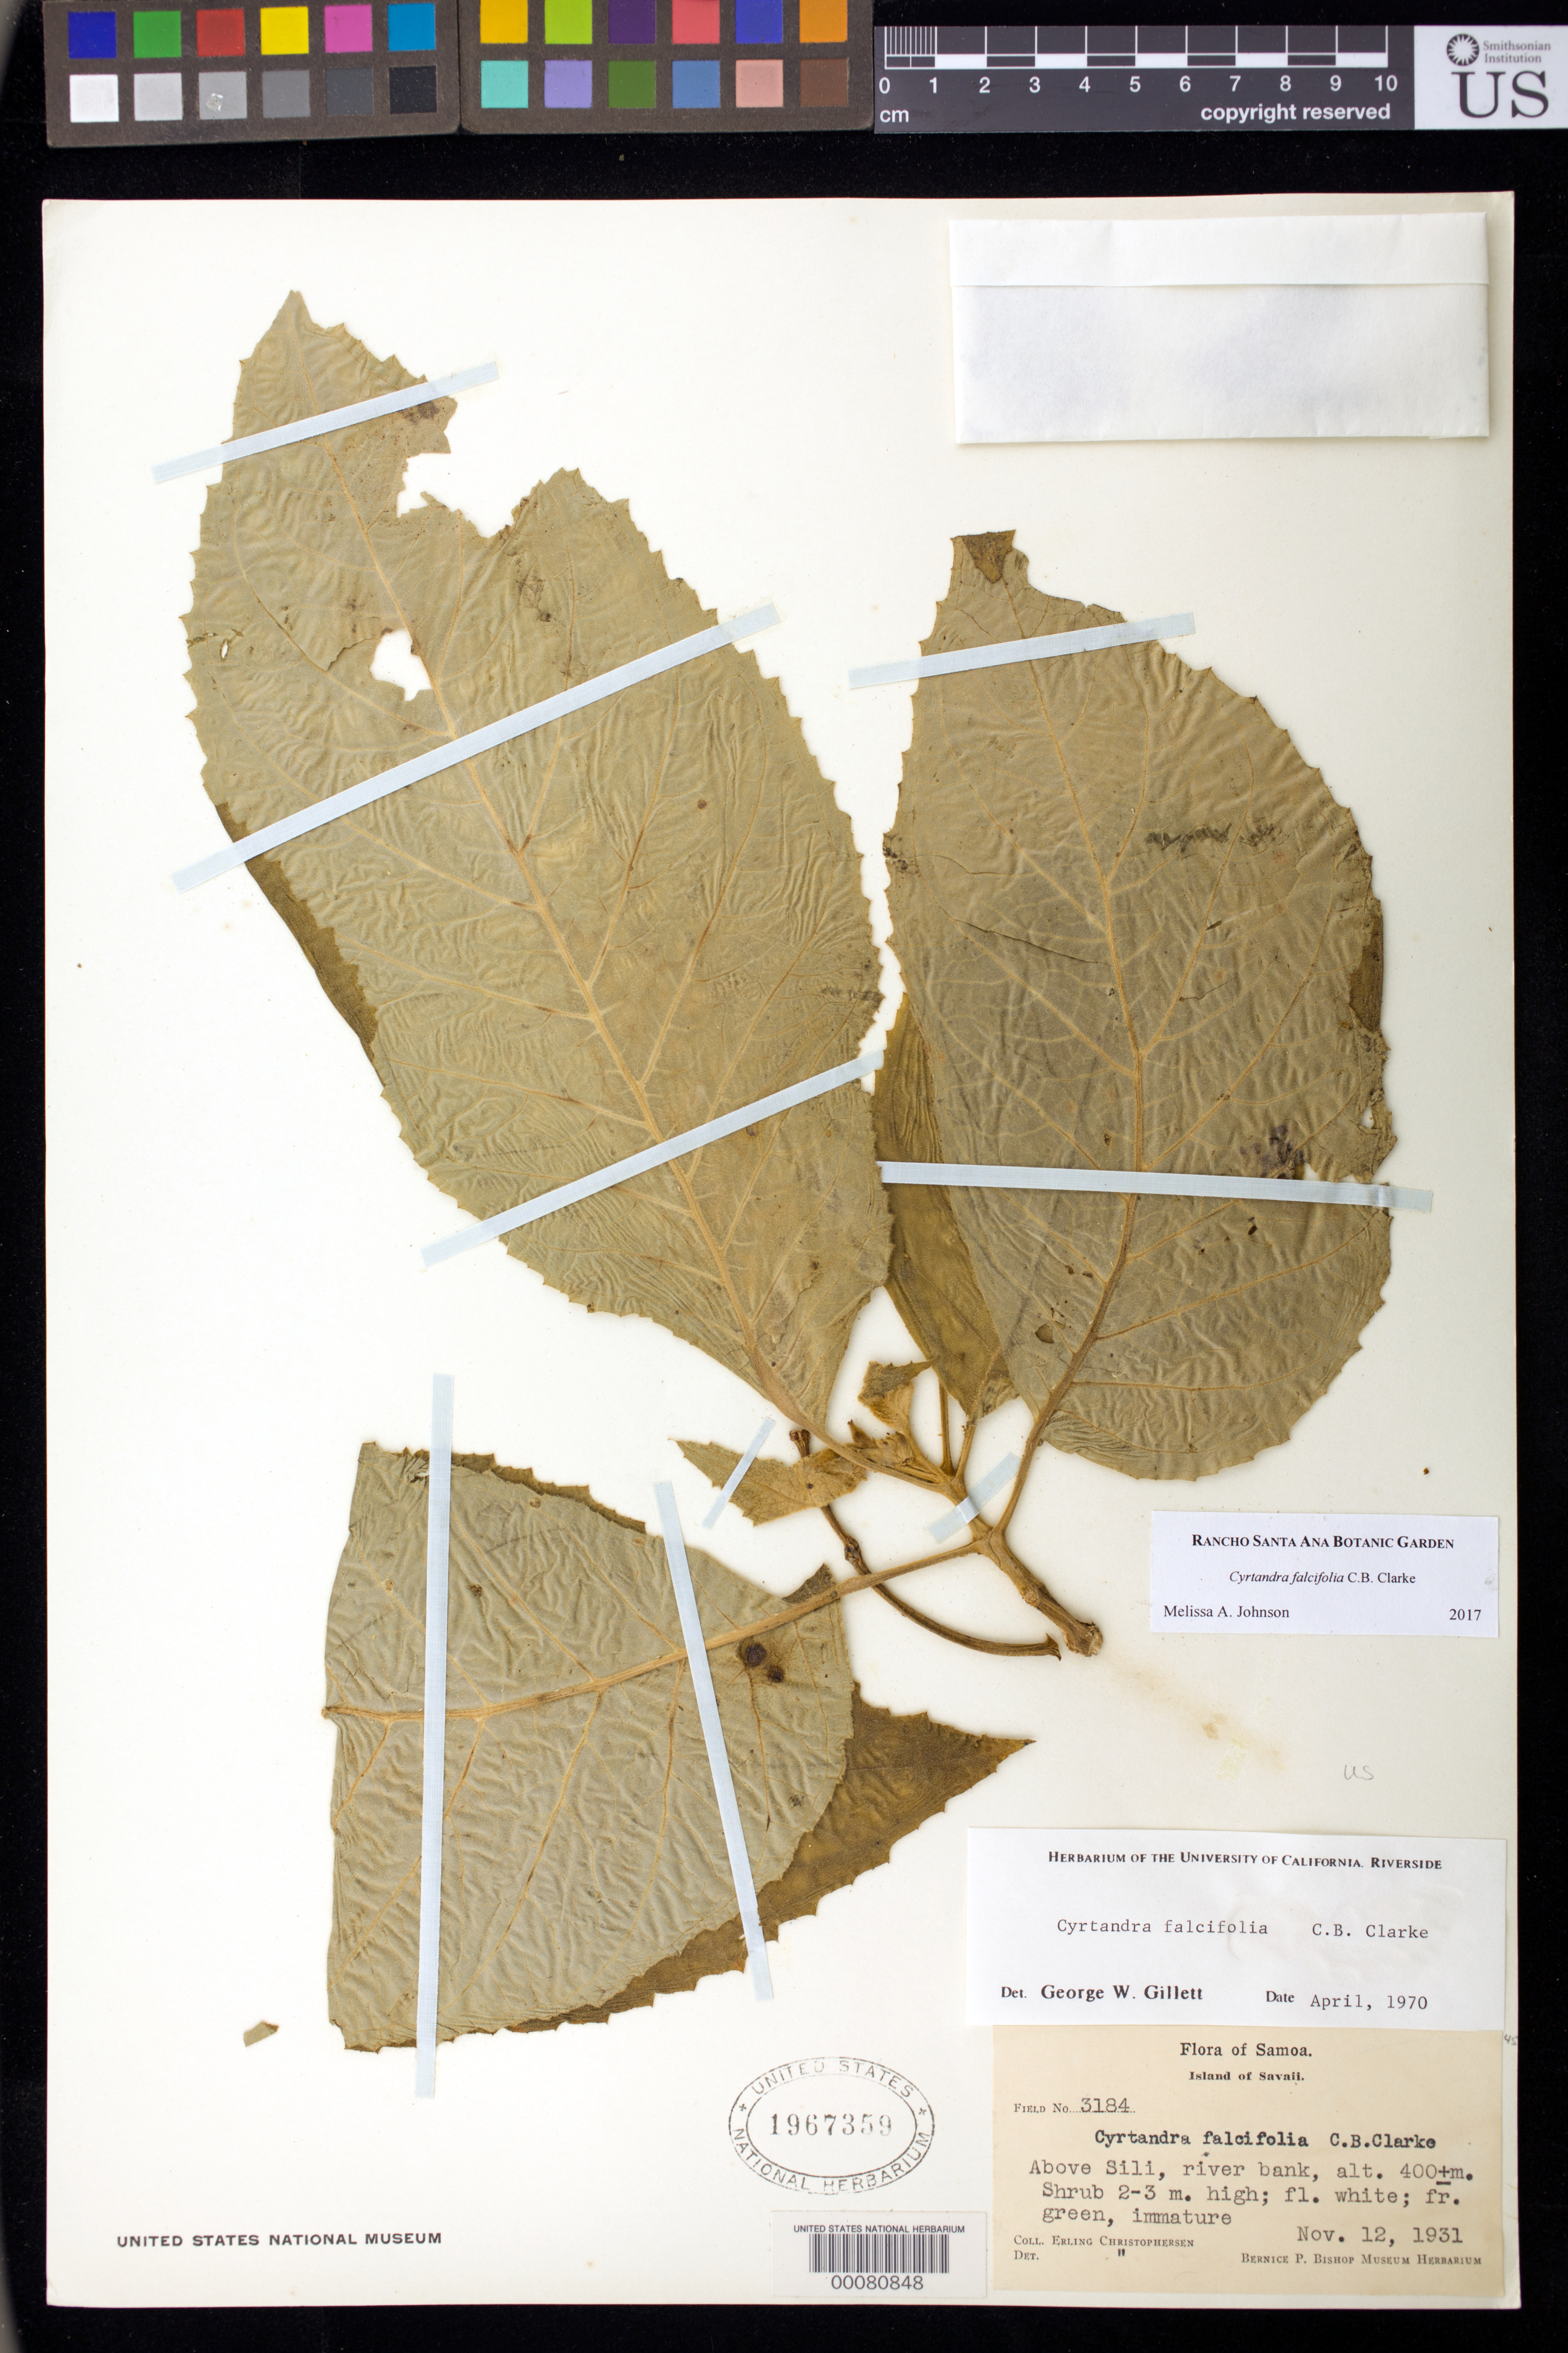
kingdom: Plantae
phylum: Tracheophyta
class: Magnoliopsida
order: Lamiales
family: Gesneriaceae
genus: Cyrtandra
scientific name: Cyrtandra falcifolia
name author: C.B. Clarke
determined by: Johnson, Melissa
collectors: E. Christophersen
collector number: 3184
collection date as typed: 12 Nov 1931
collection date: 1931-11-12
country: Samoa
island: Savai'i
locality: Savaii, Above sili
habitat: River bank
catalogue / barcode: US 1967359